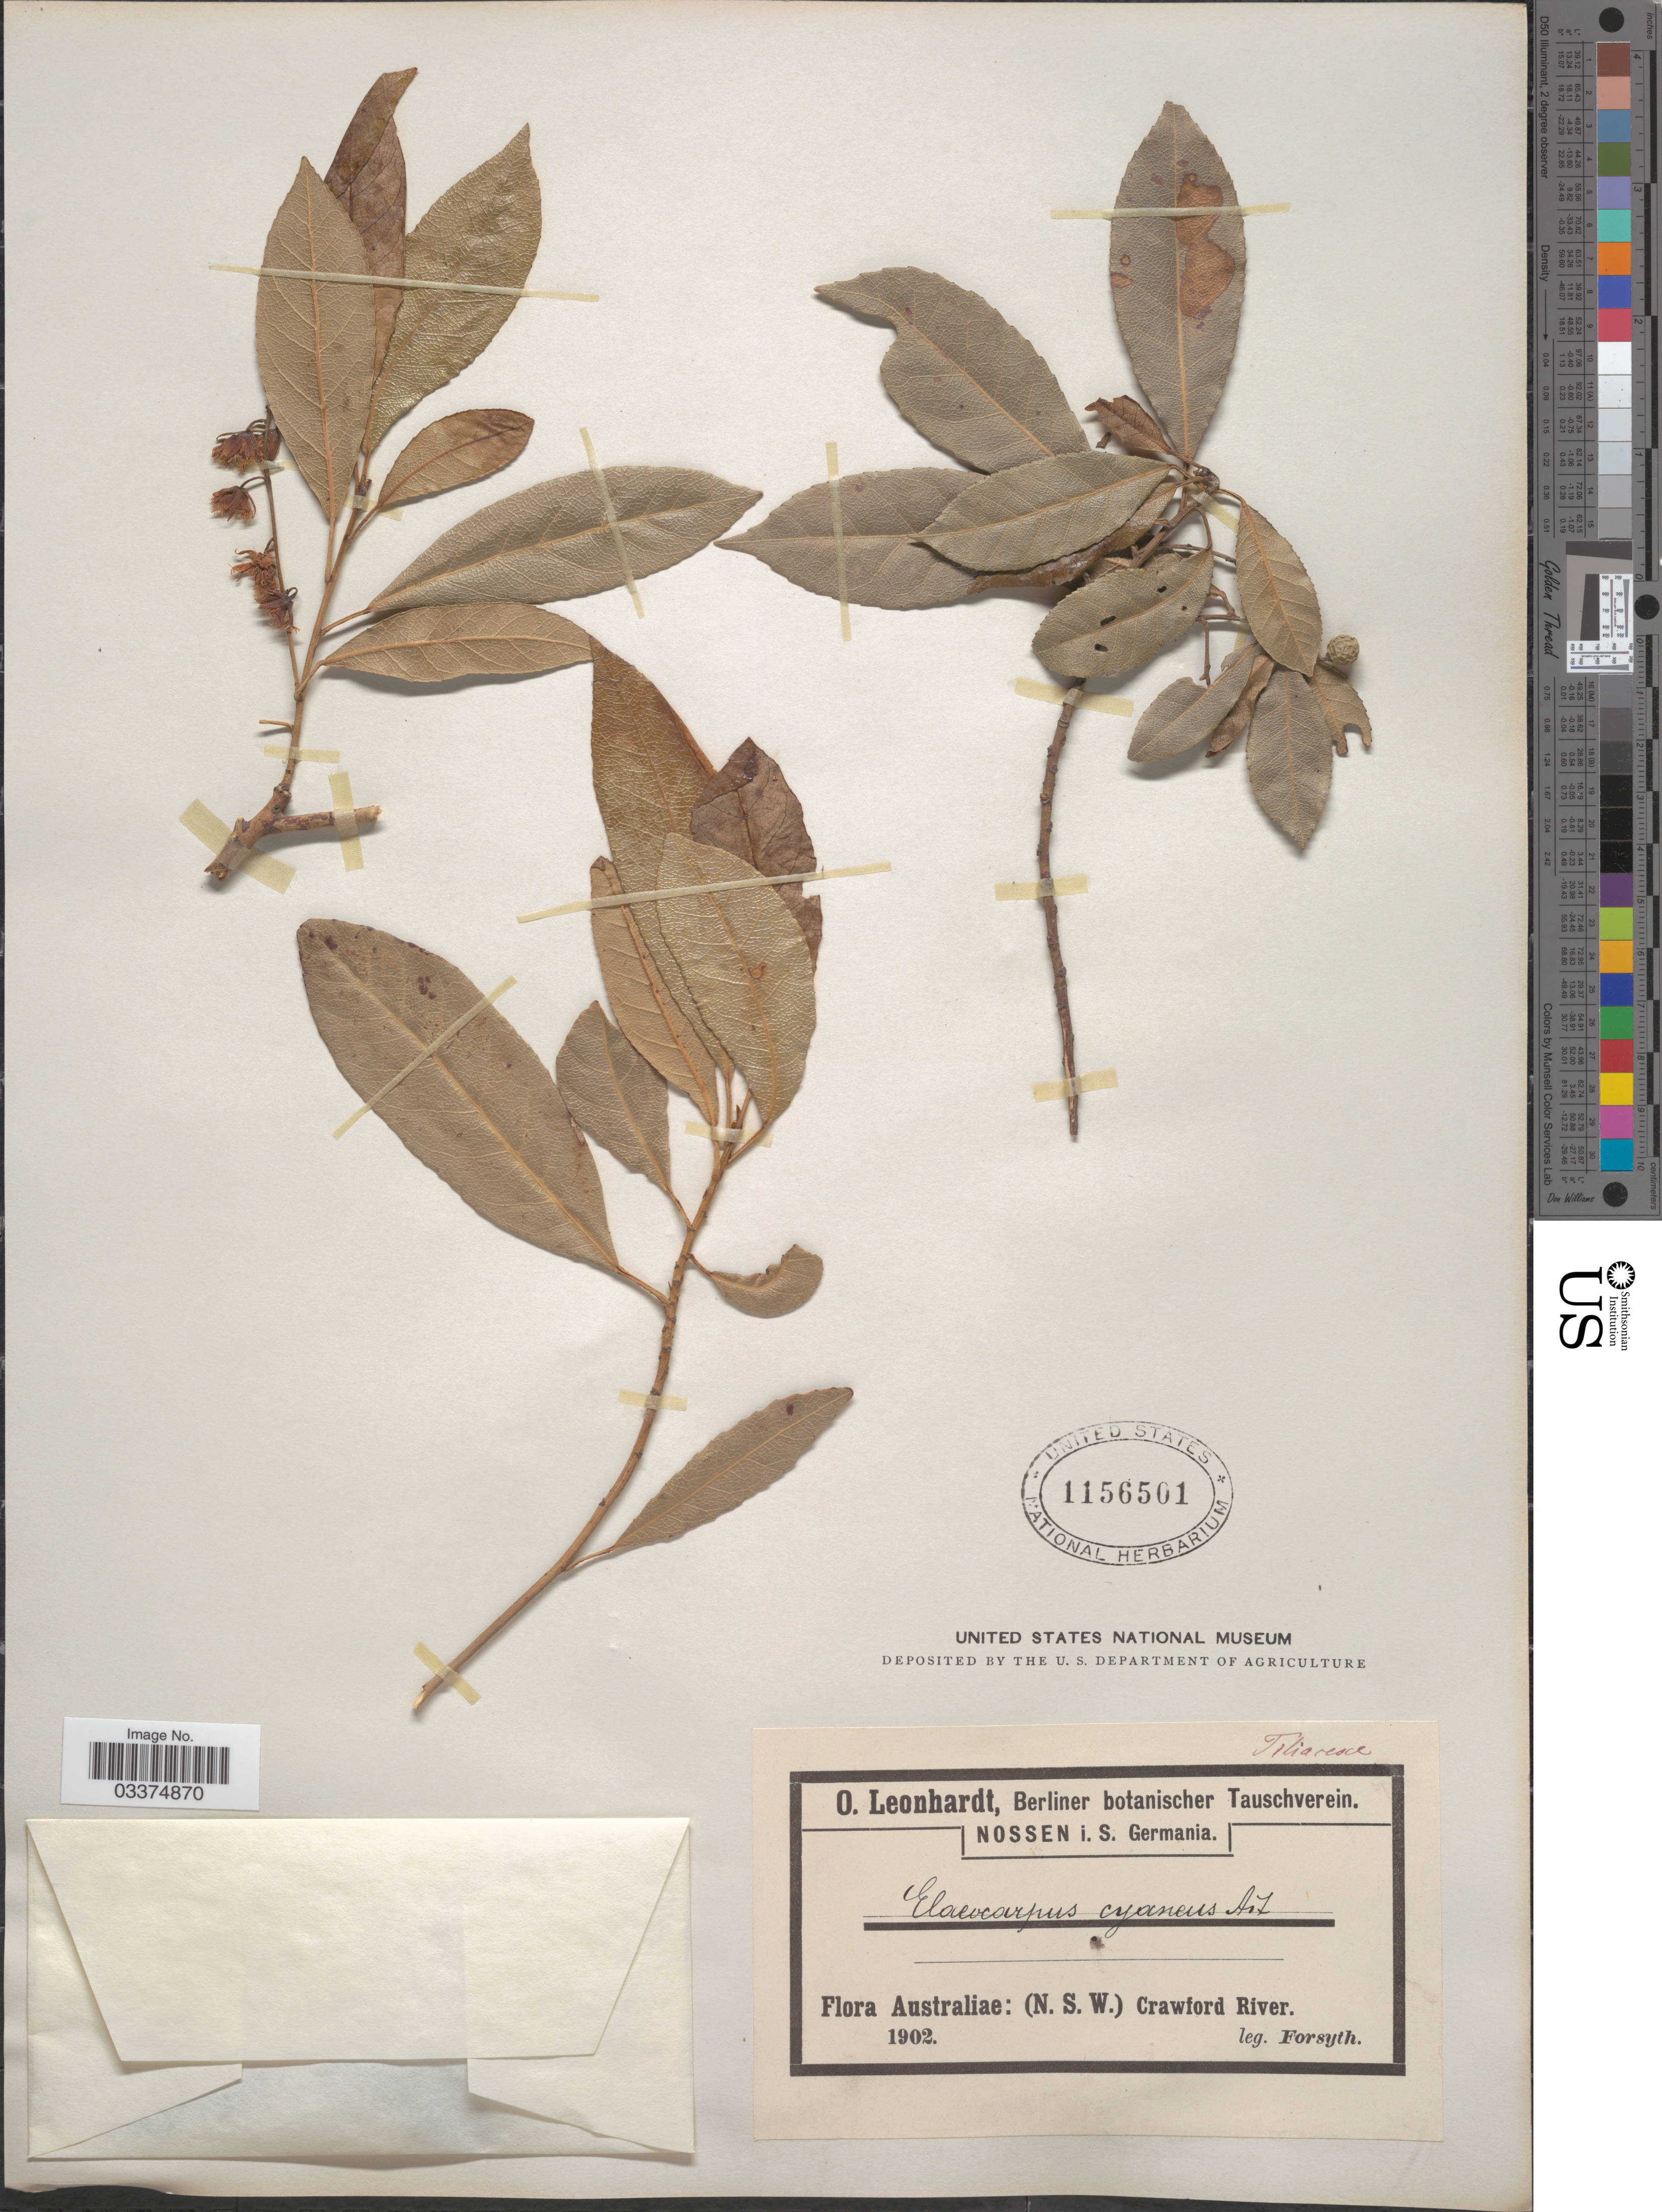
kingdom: Plantae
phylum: Tracheophyta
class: Magnoliopsida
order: Oxalidales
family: Elaeocarpaceae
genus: Elaeocarpus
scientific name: Elaeocarpus cyaneus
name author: Sims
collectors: -- Forsyth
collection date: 1902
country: Australia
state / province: New South Wales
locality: Crawford River.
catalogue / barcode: US 1156501